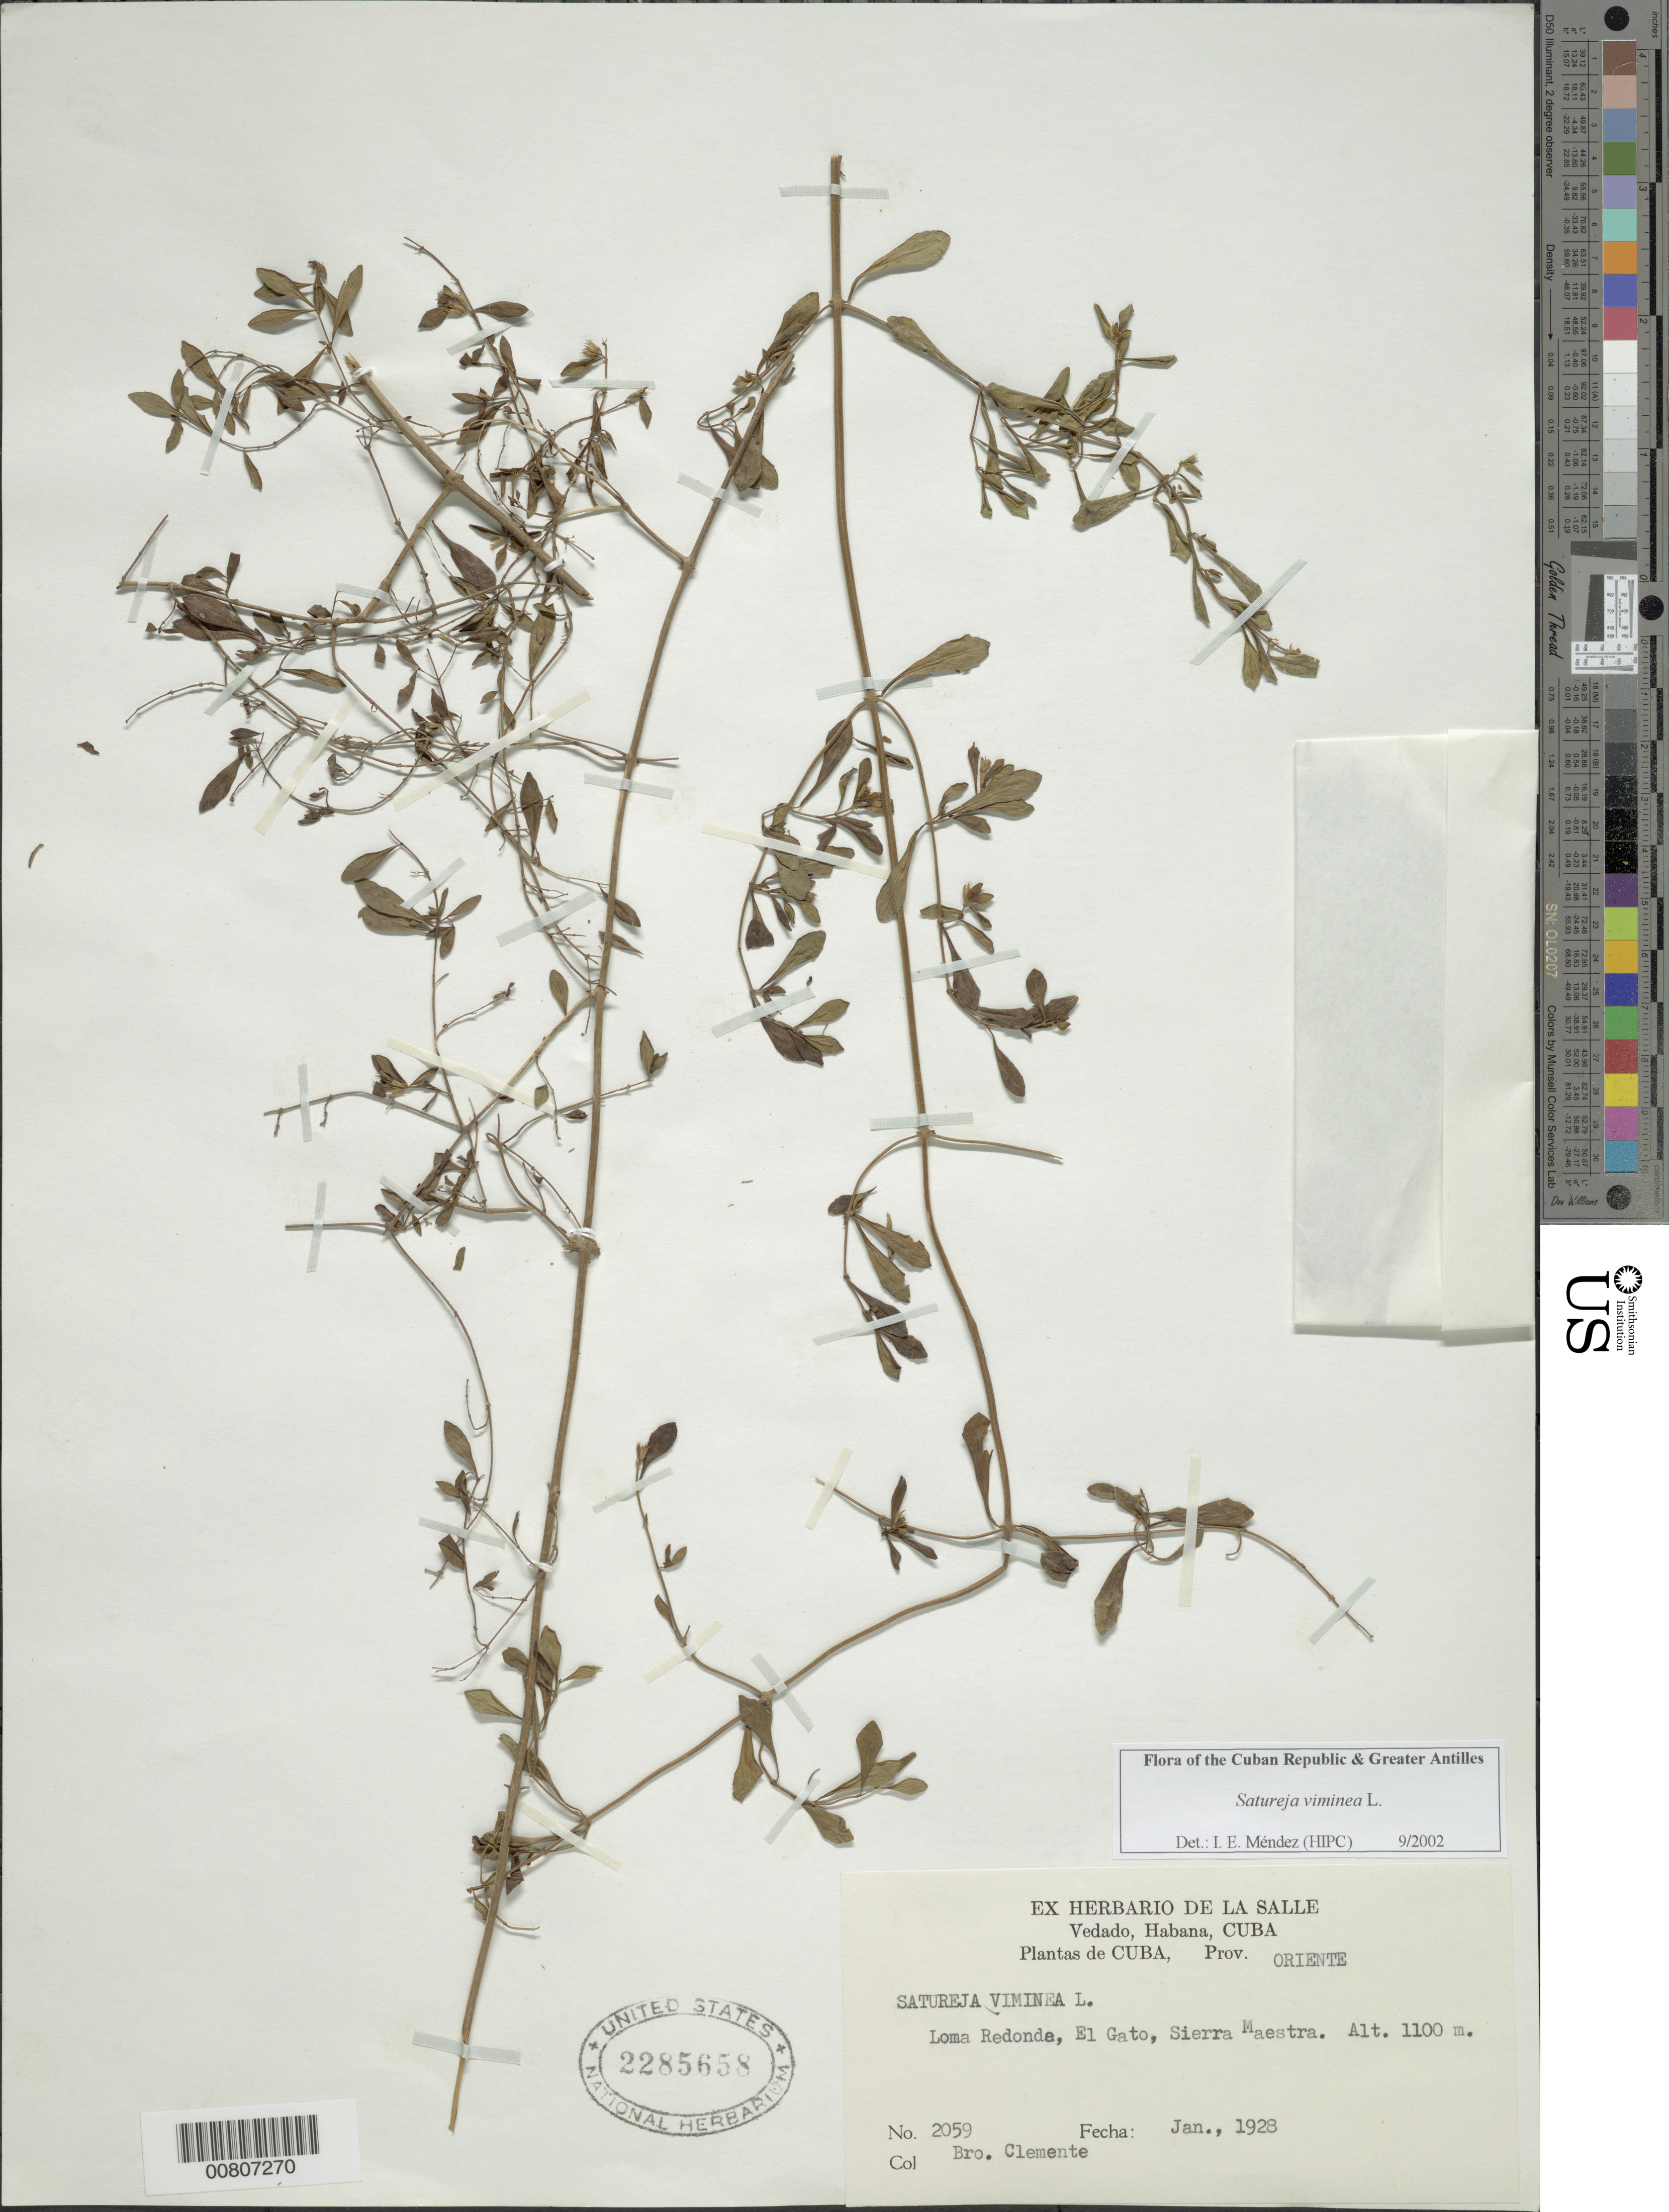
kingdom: Plantae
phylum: Tracheophyta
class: Magnoliopsida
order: Lamiales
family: Lamiaceae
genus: Clinopodium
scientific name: Clinopodium vimineum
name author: (L.) Kuntze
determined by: Méndez, Isidro E., (HIPC)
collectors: Bro. Clemente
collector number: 2059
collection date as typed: Jan 1928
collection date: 1928-01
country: Cuba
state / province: Oriente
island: Cuba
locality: Loma Redonda, El Gato, Sierra Maestra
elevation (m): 1100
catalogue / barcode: US 2285658